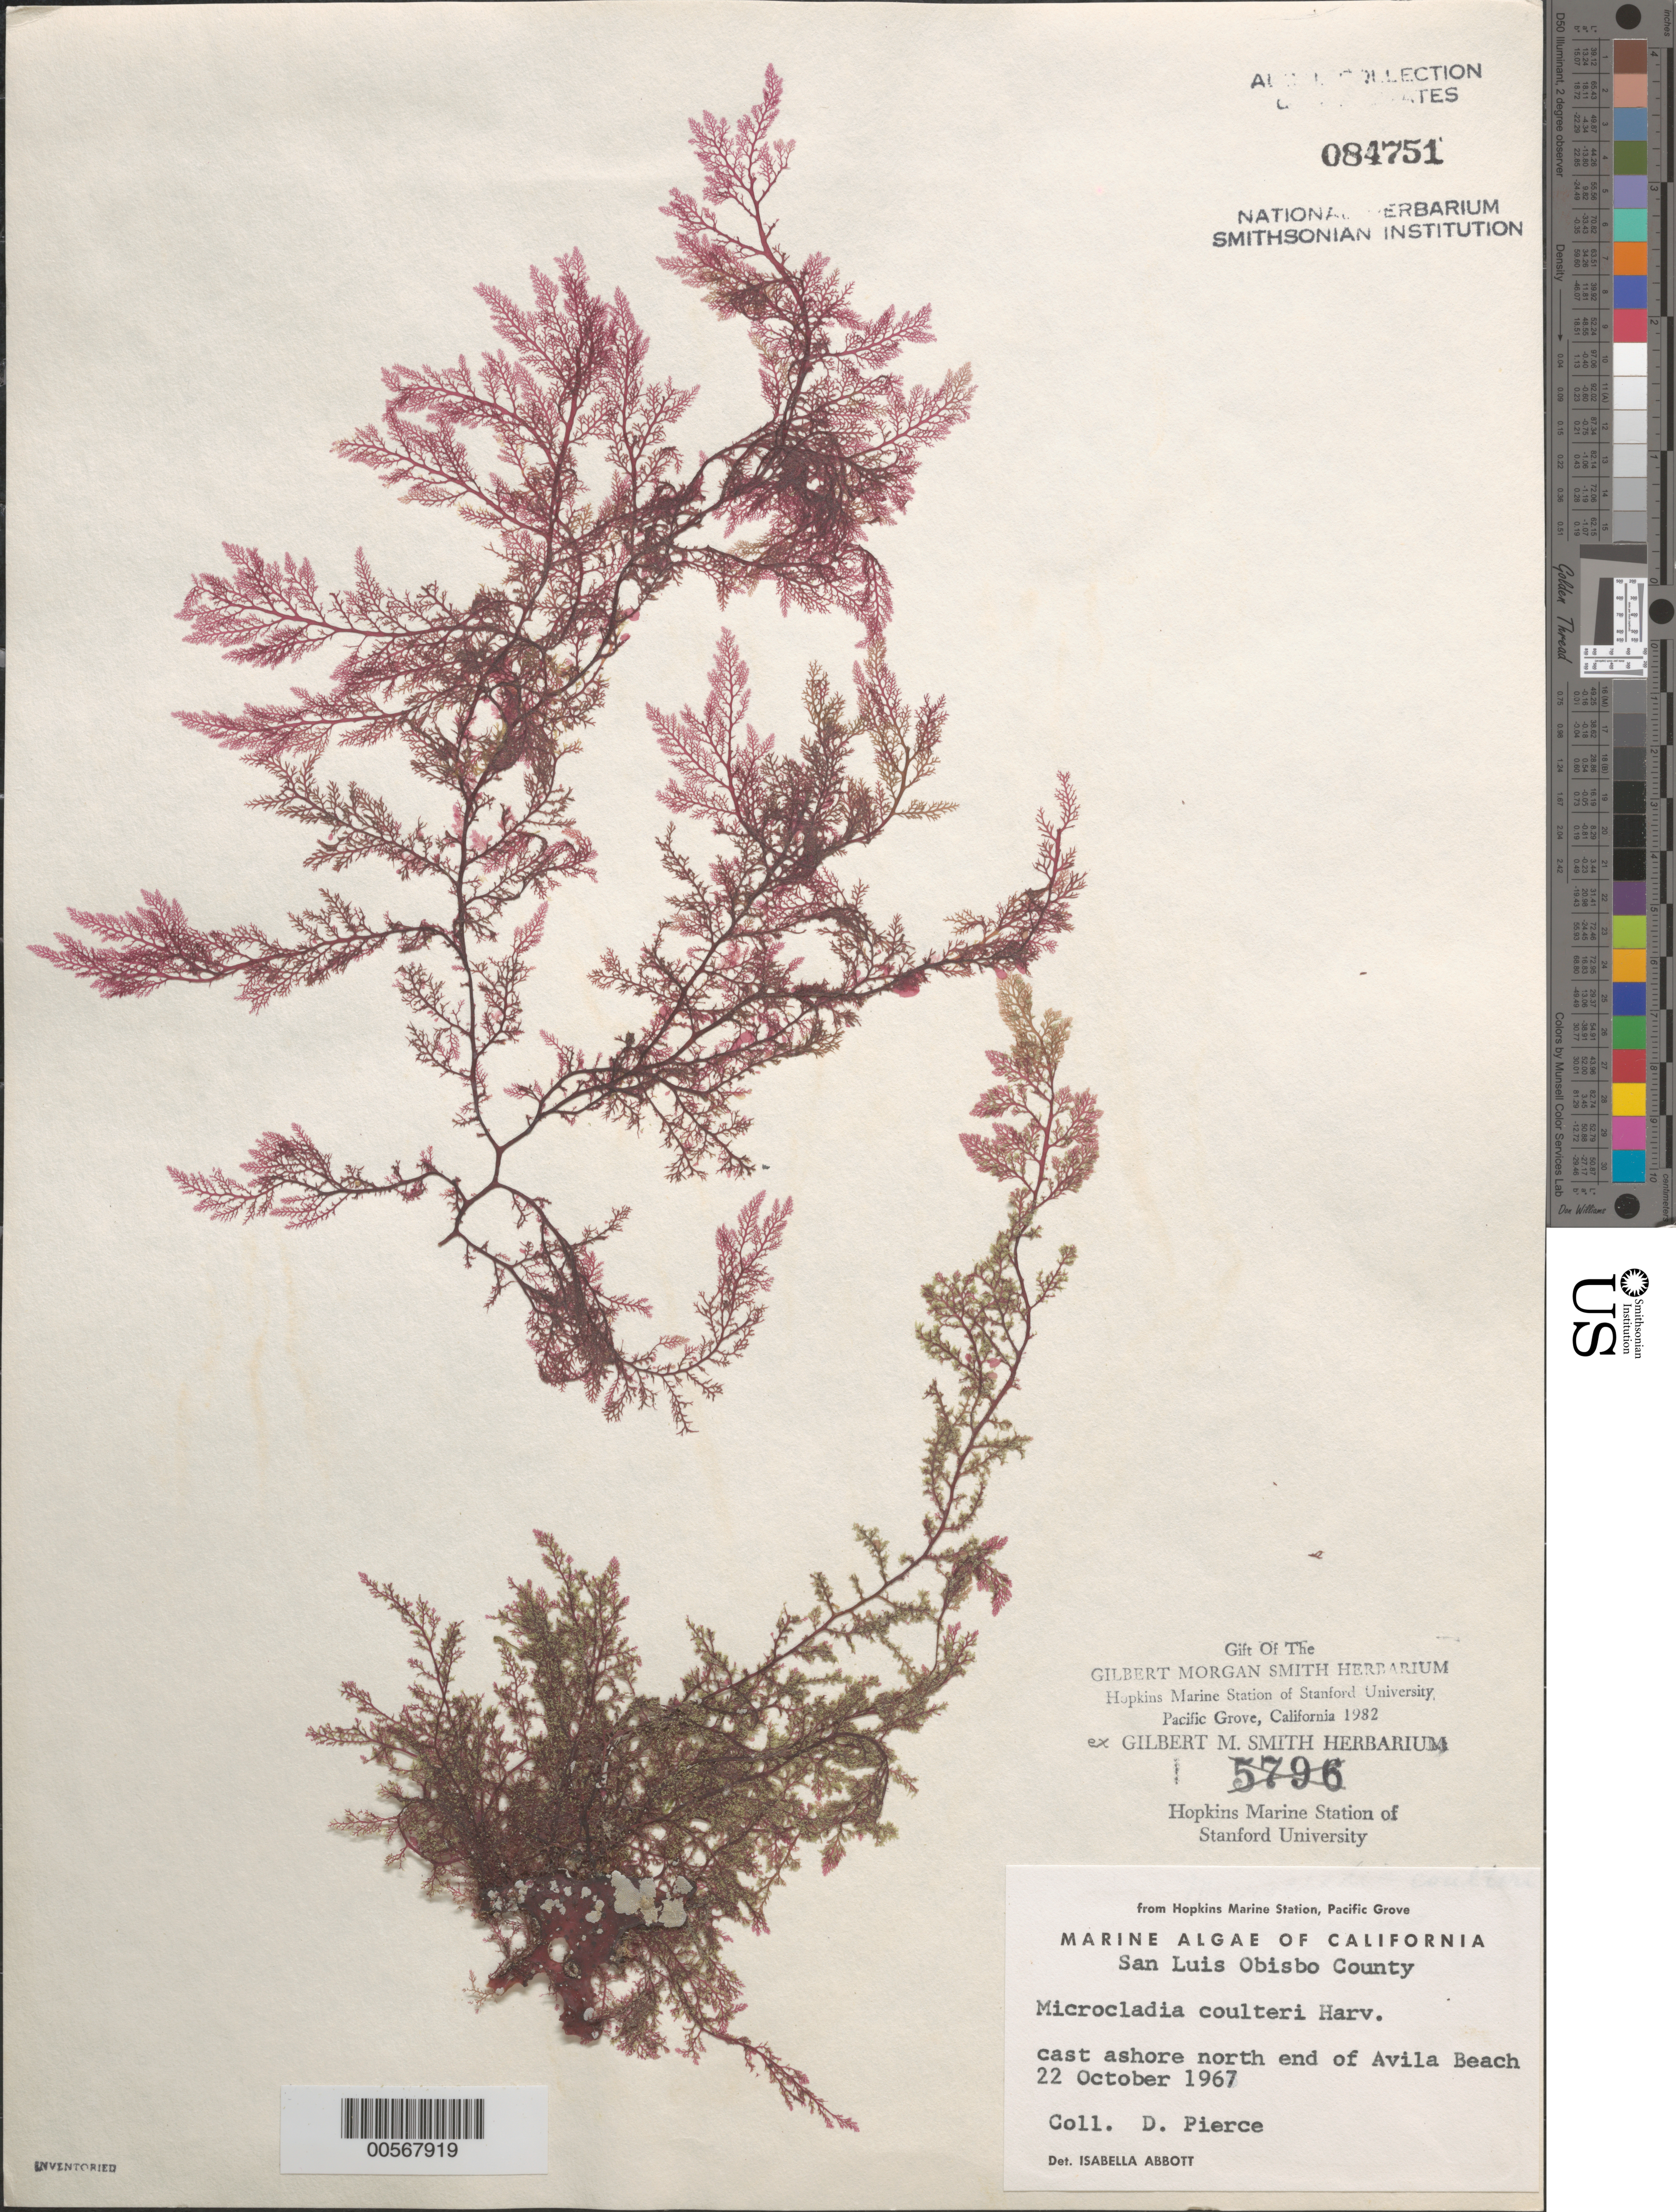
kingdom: Plantae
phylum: Rhodophyta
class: Florideophyceae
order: Ceramiales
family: Ceramiaceae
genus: Microcladia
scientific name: Microcladia coulteri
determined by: Abbott, Isabella A.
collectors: D. Pierce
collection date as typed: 22 Oct 1967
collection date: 1967-10-22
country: United States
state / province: California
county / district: San Luis Obispo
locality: Avila Beach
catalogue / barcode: US 84751